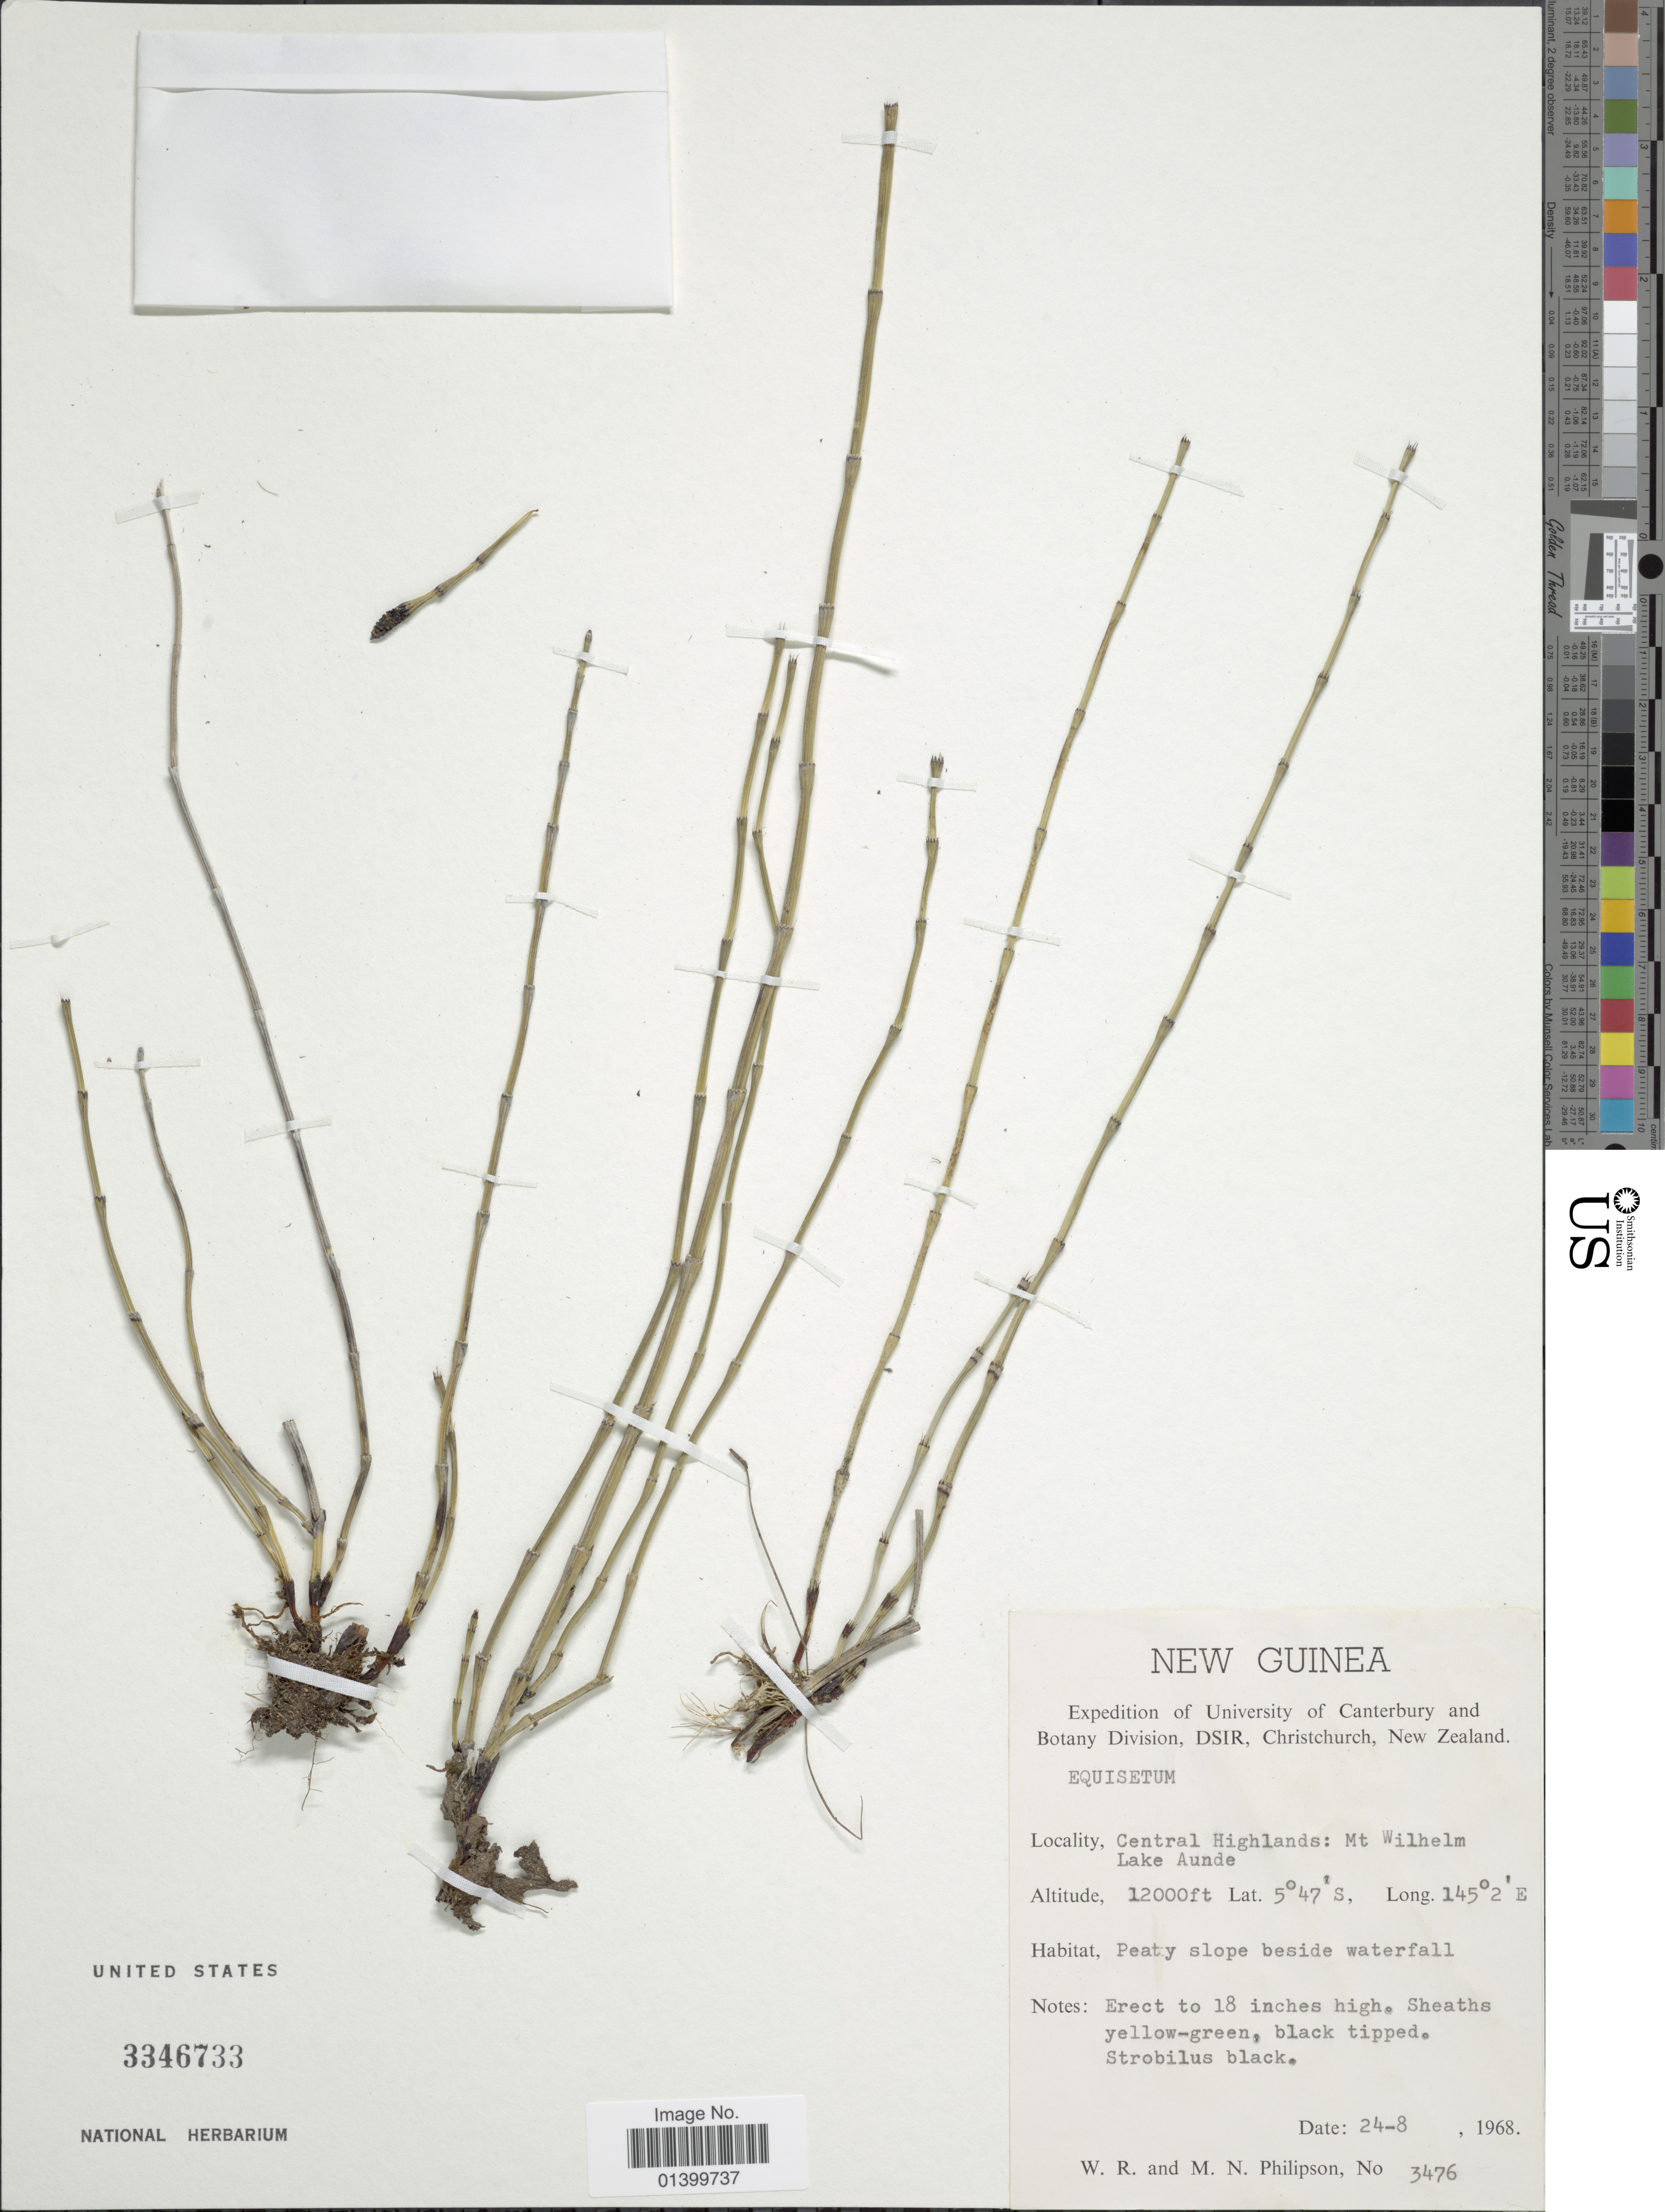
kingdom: Plantae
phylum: Tracheophyta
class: Polypodiopsida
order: Equisetales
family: Equisetaceae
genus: Equisetum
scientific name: Equisetum sp.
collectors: W. R. Philipson & M. Philipson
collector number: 3476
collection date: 1968-08-24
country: Papua New Guinea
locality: New Guinea. Central Highlands: Mt Wilhelm, Lake Aunde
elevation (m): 3658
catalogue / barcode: US 3346733